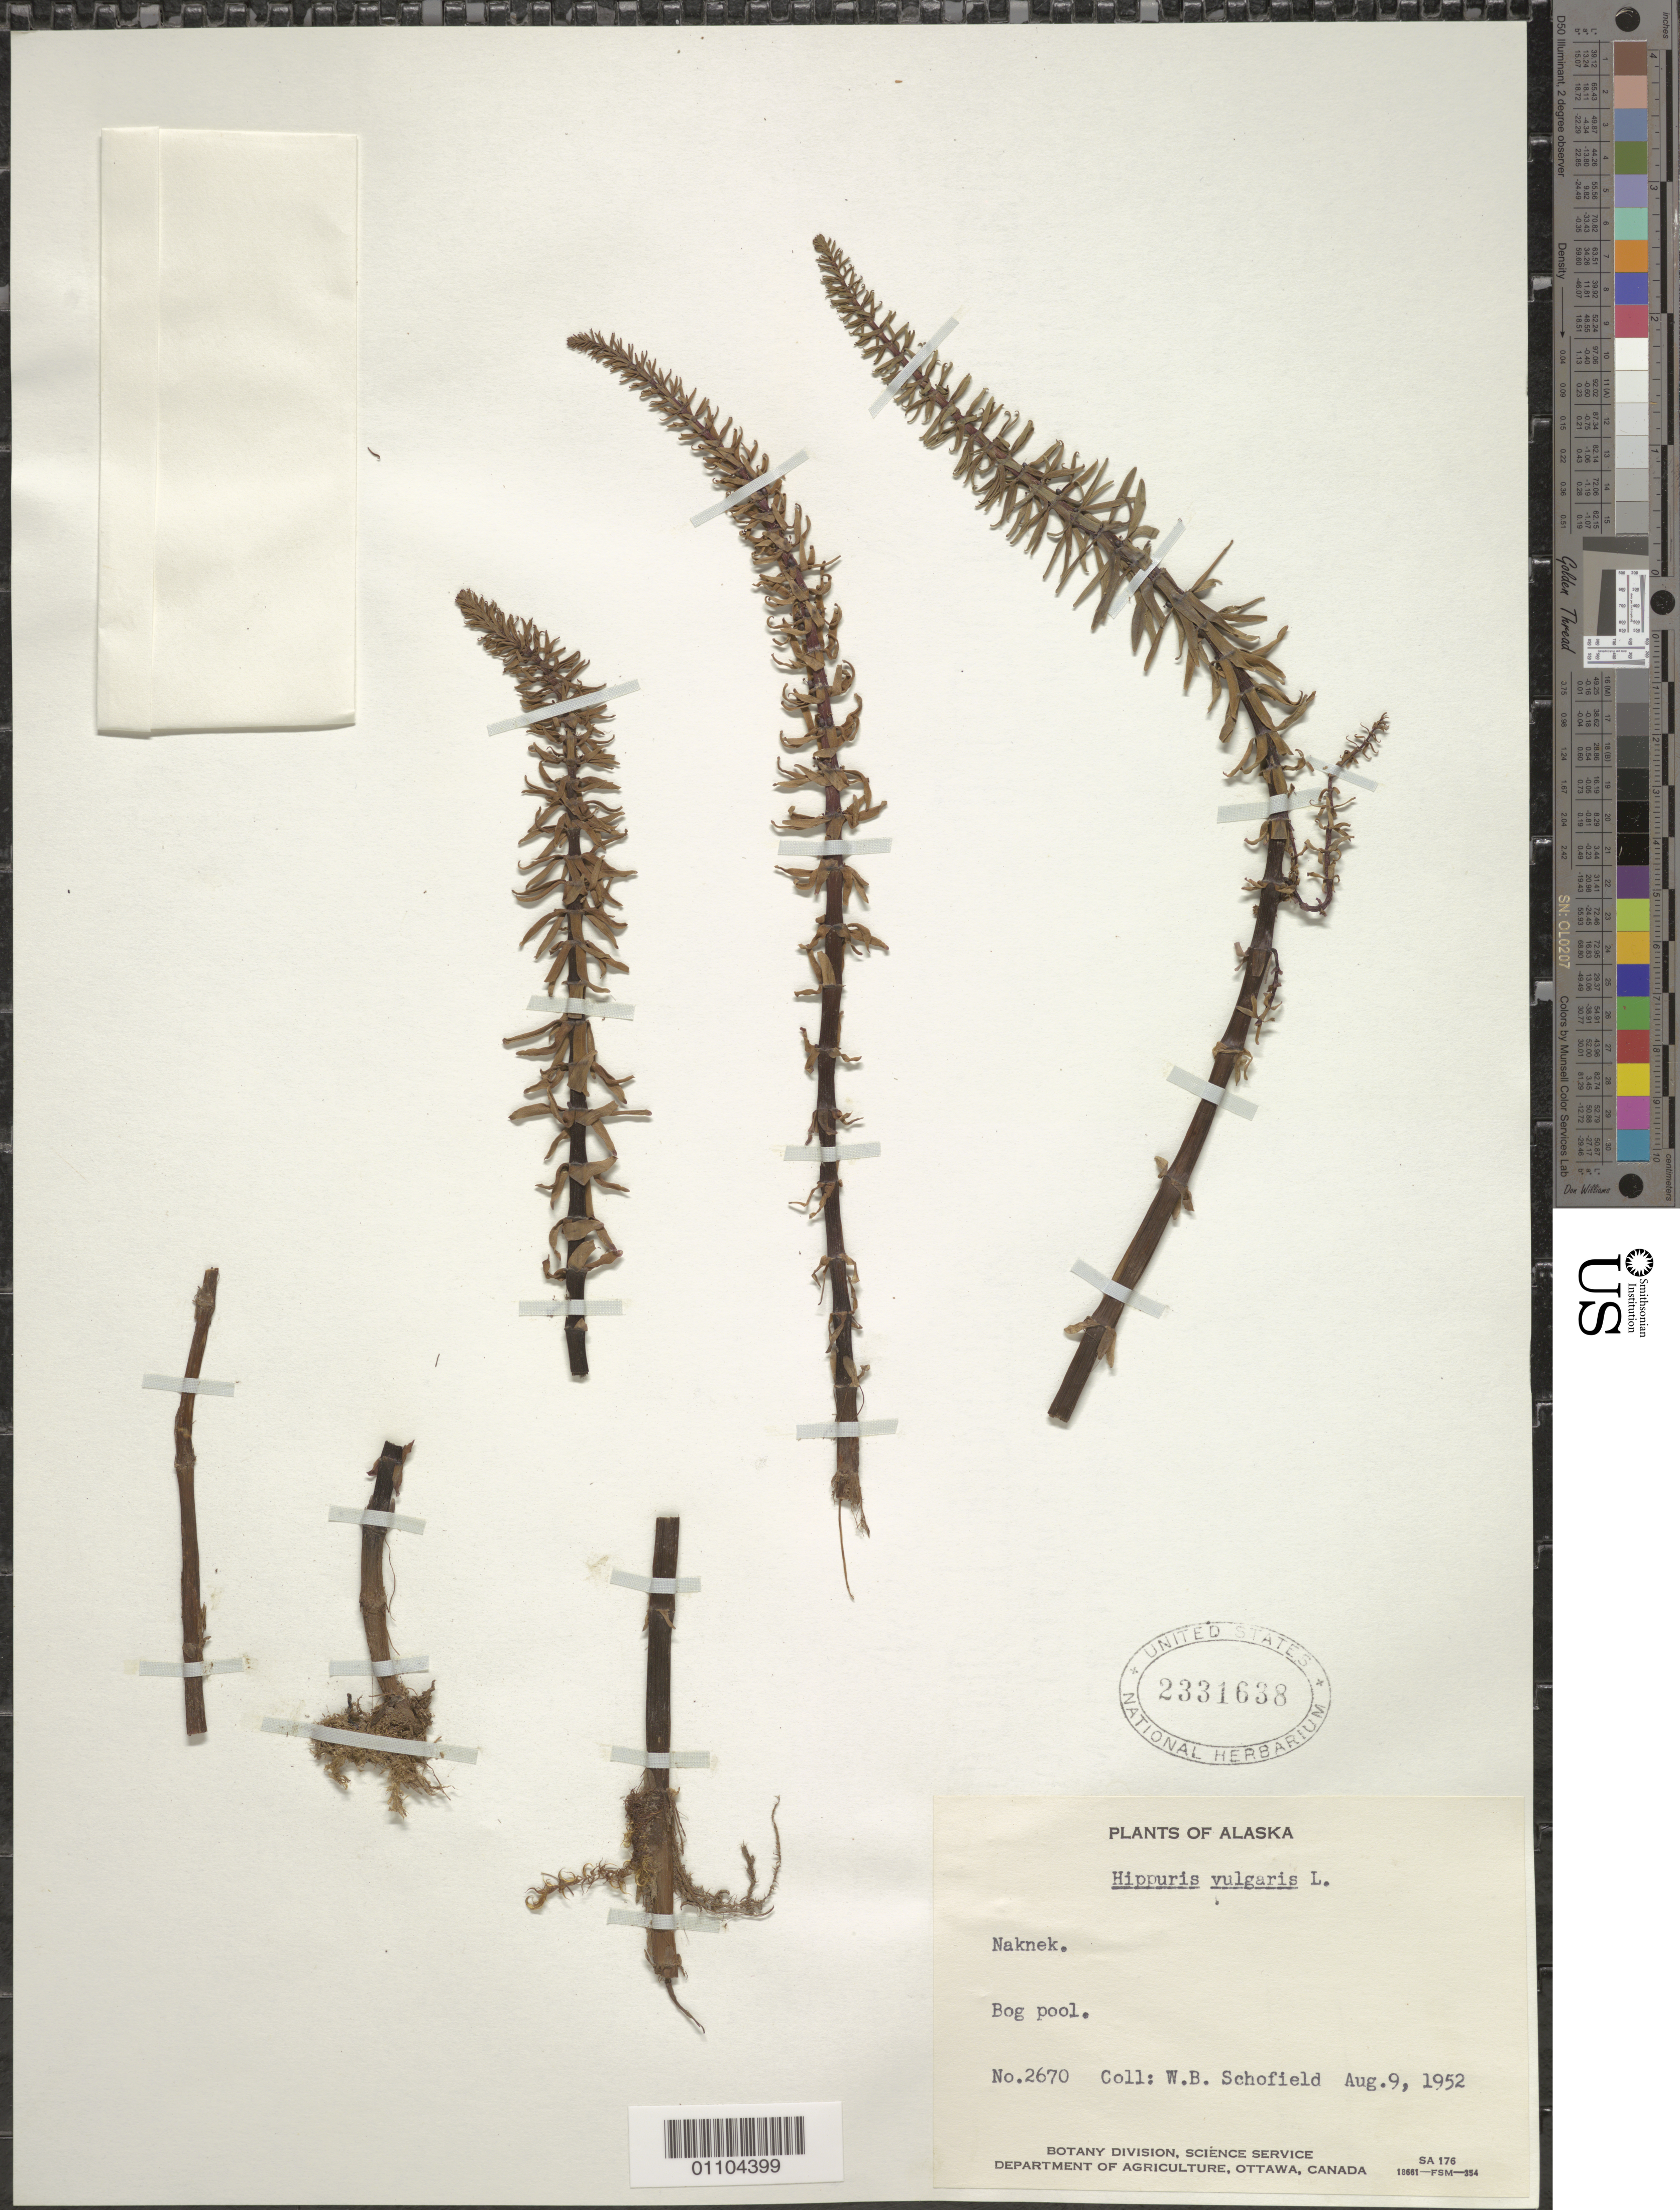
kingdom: Plantae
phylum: Tracheophyta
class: Magnoliopsida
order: Lamiales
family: Plantaginaceae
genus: Hippuris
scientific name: Hippuris vulgaris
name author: L.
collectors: W. Schofield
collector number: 2670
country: United States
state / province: Alaska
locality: Naknek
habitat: Bog pool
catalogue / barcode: US 2331638